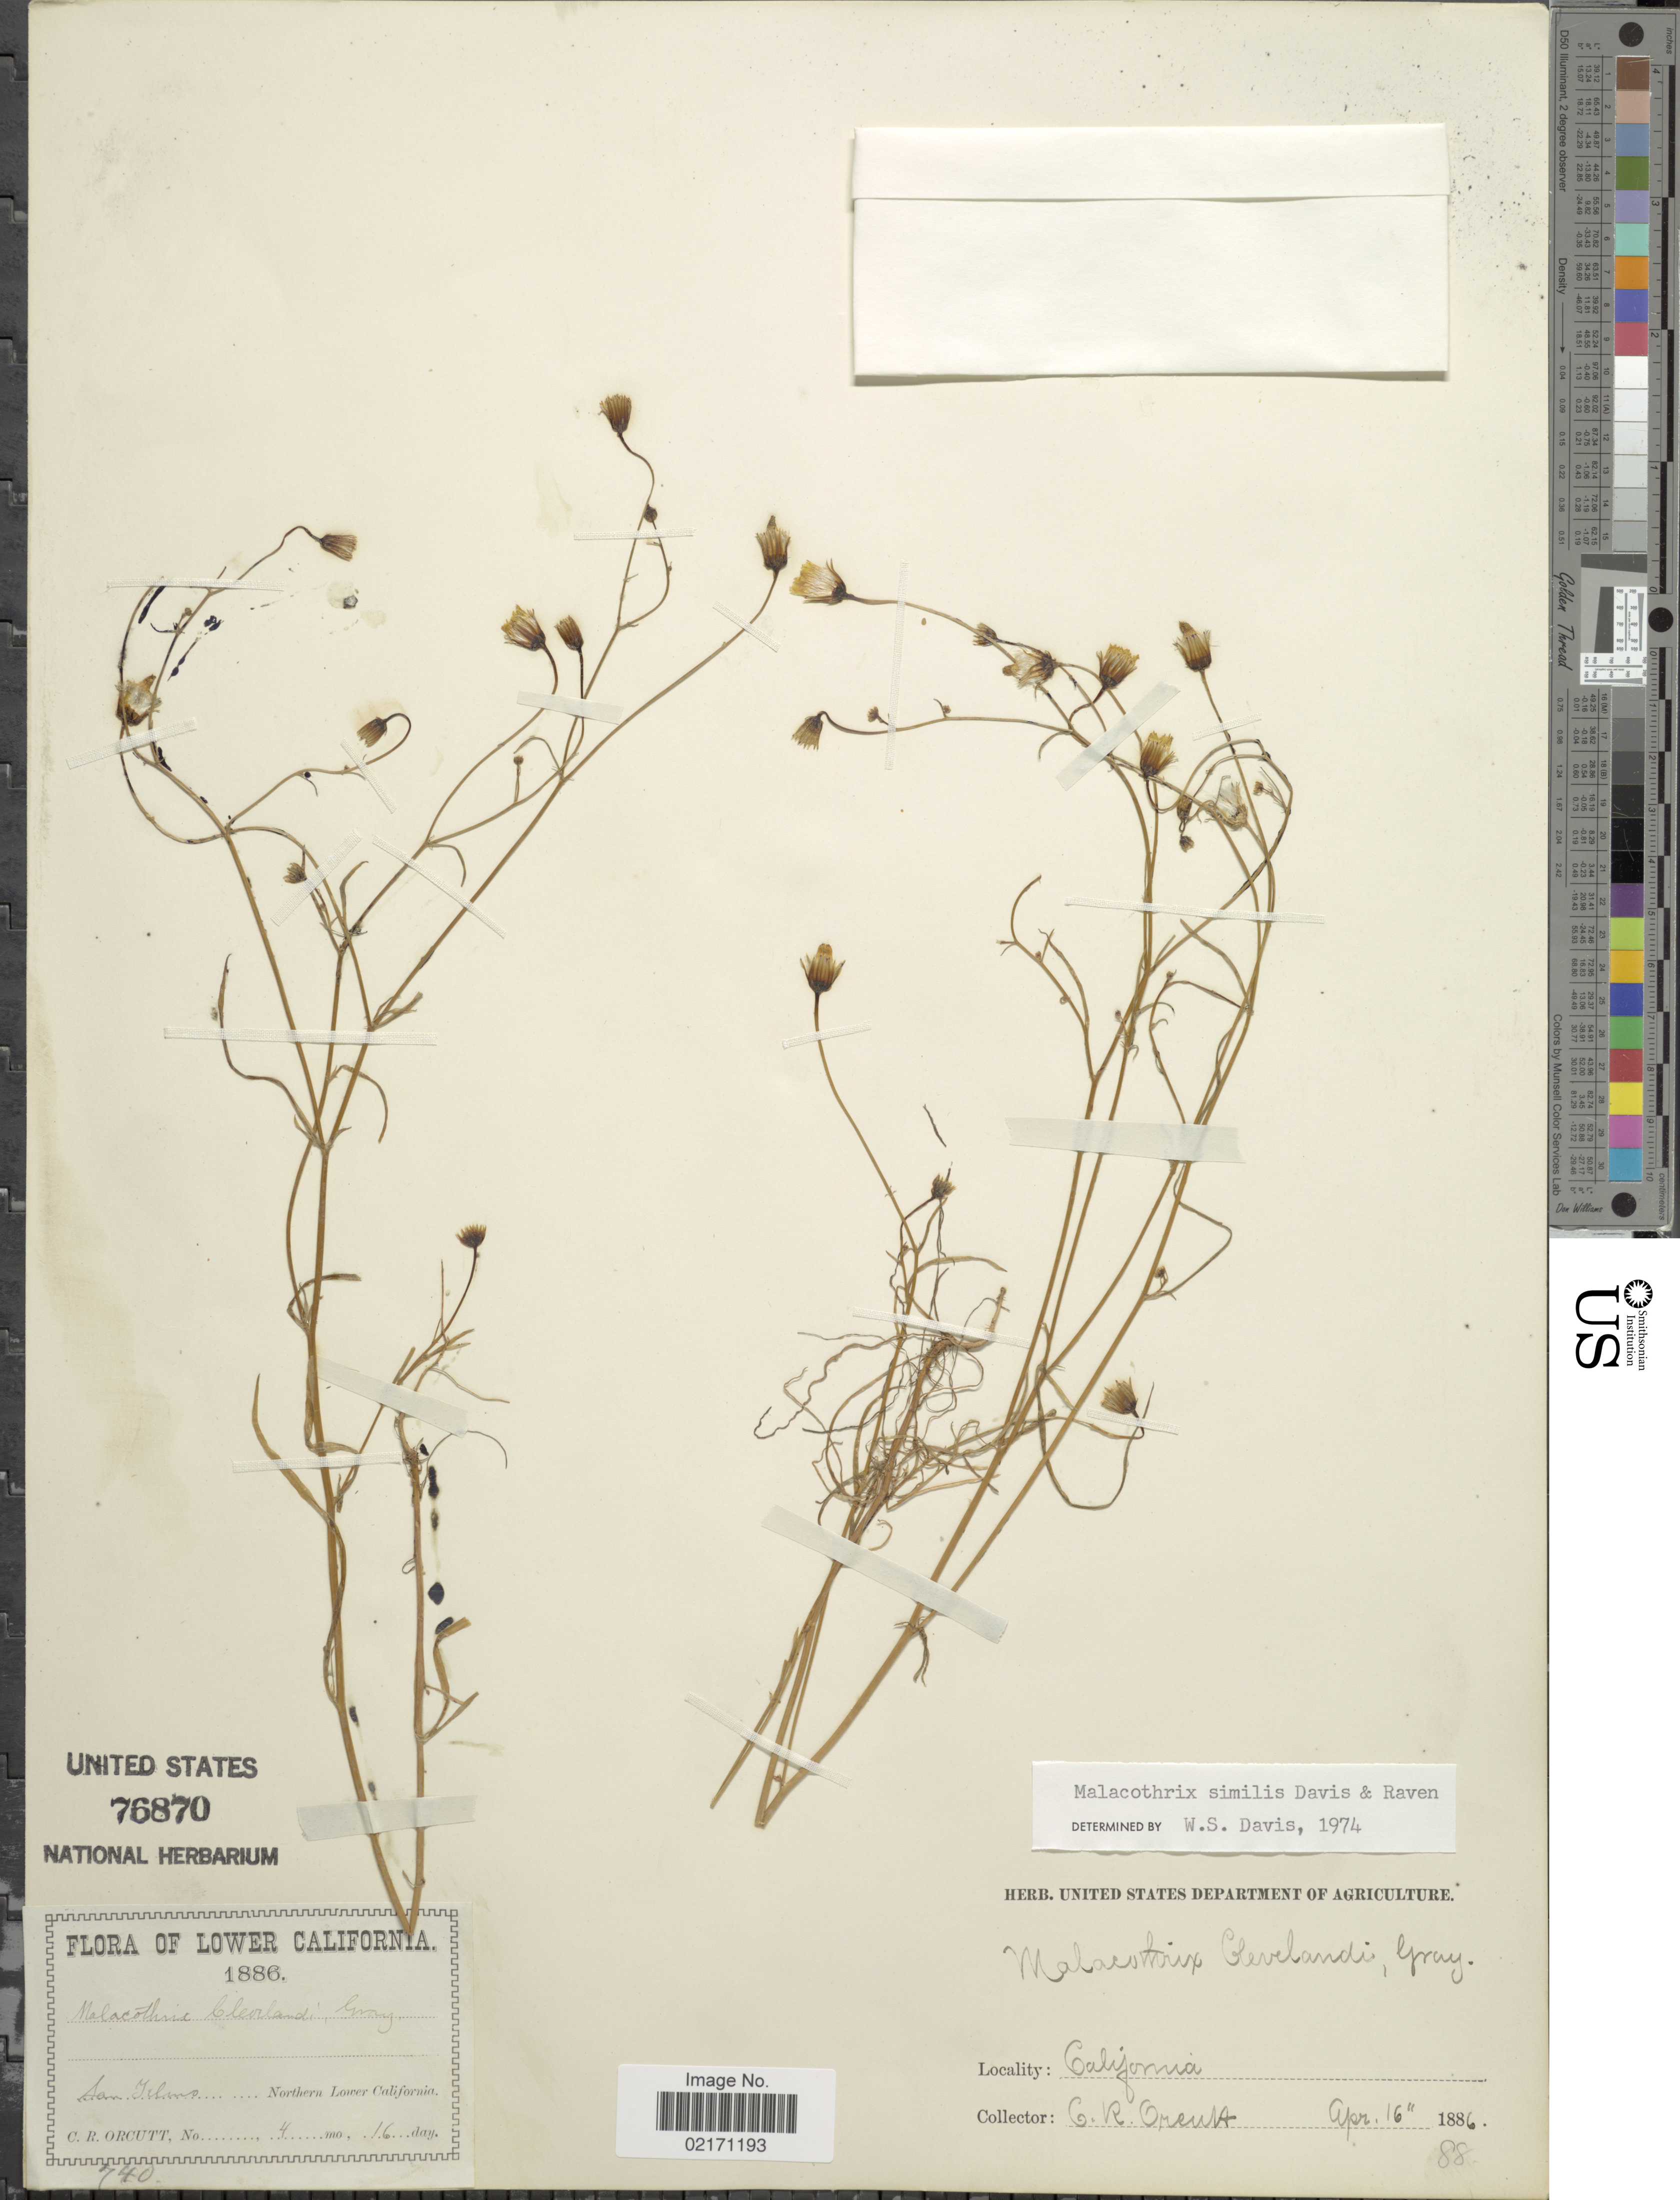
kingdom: Plantae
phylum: Tracheophyta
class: Magnoliopsida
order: Asterales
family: Asteraceae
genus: Malacothrix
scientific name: Malacothrix similis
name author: W.S. Davis &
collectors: C. R. Orcutt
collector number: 88?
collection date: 1886-04-16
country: Mexico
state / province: Baja California Norte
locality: San Telmo, Northern Lower California.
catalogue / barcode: US 76870